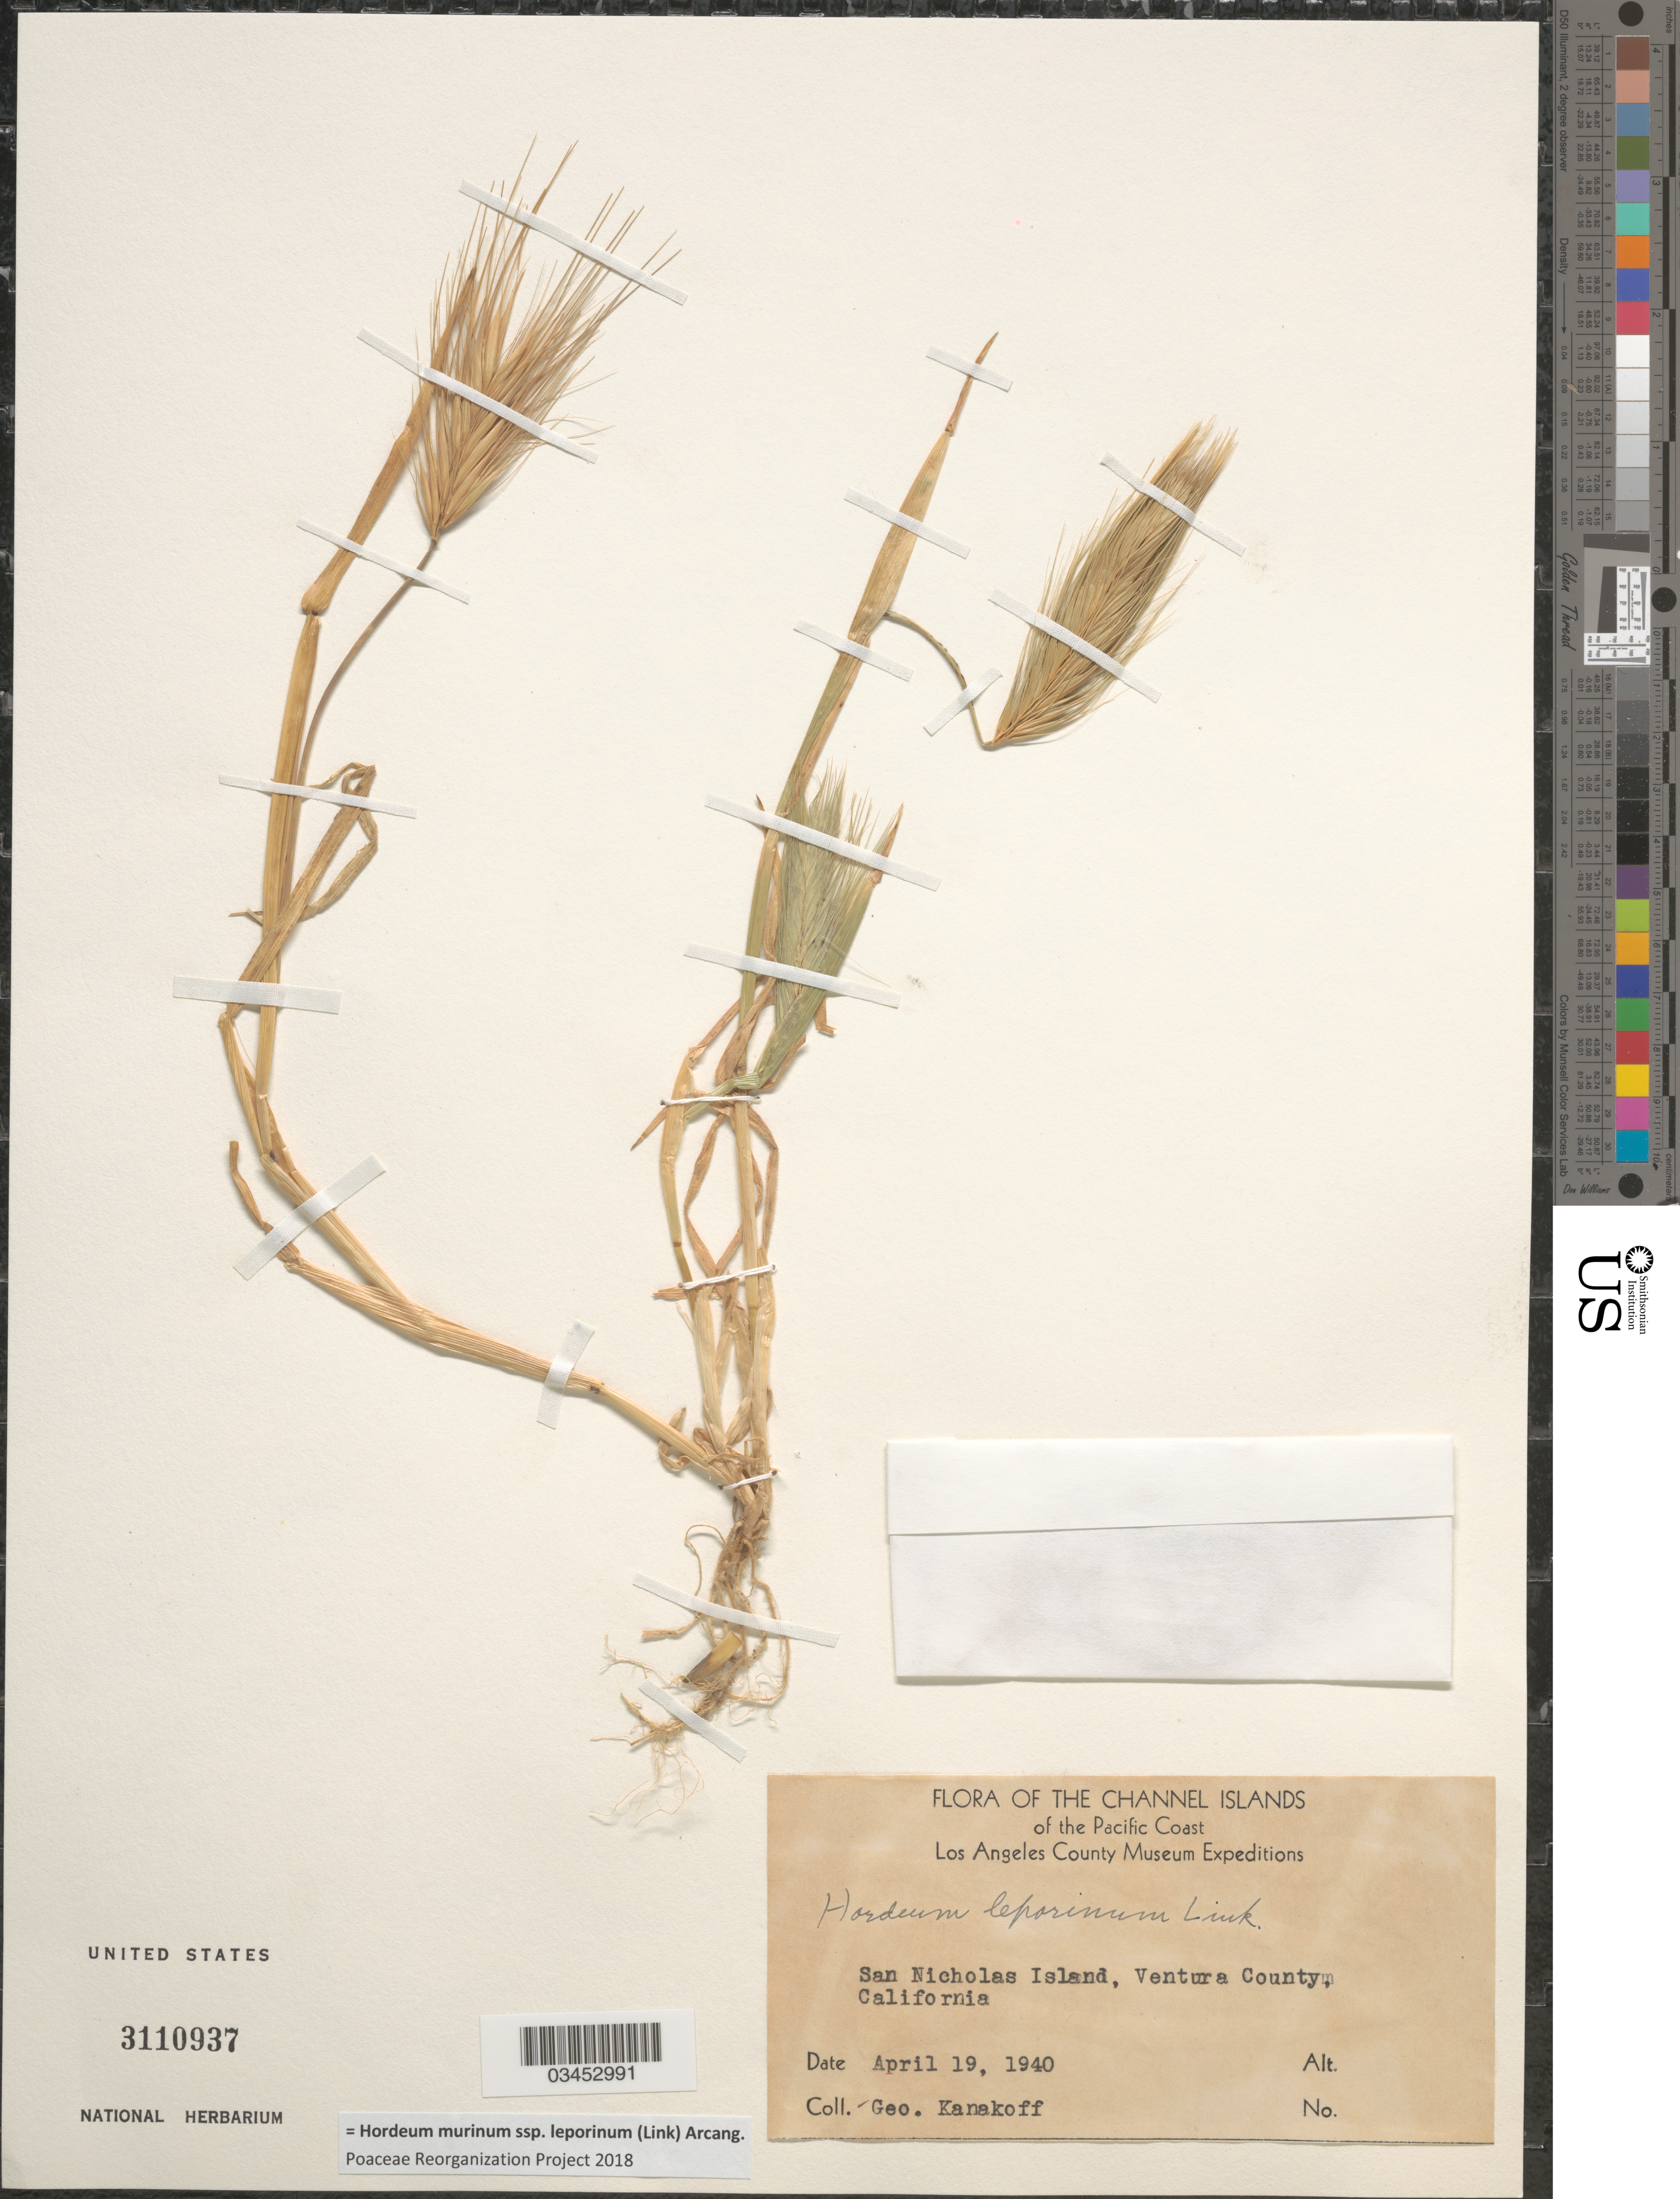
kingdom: Plantae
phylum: Tracheophyta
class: Liliopsida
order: Poales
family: Poaceae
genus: Hordeum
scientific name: Hordeum murinum subsp. leporinum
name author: (Link) Arcang.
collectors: G. Kanakoff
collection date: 1940-04-19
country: United States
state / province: California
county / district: Ventura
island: San Nicolas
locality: The Channel Islands of the Pacific Coast. Los Angeles County Museum Expeditions. San Nicholas Island, Ventura County.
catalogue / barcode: US 3110937